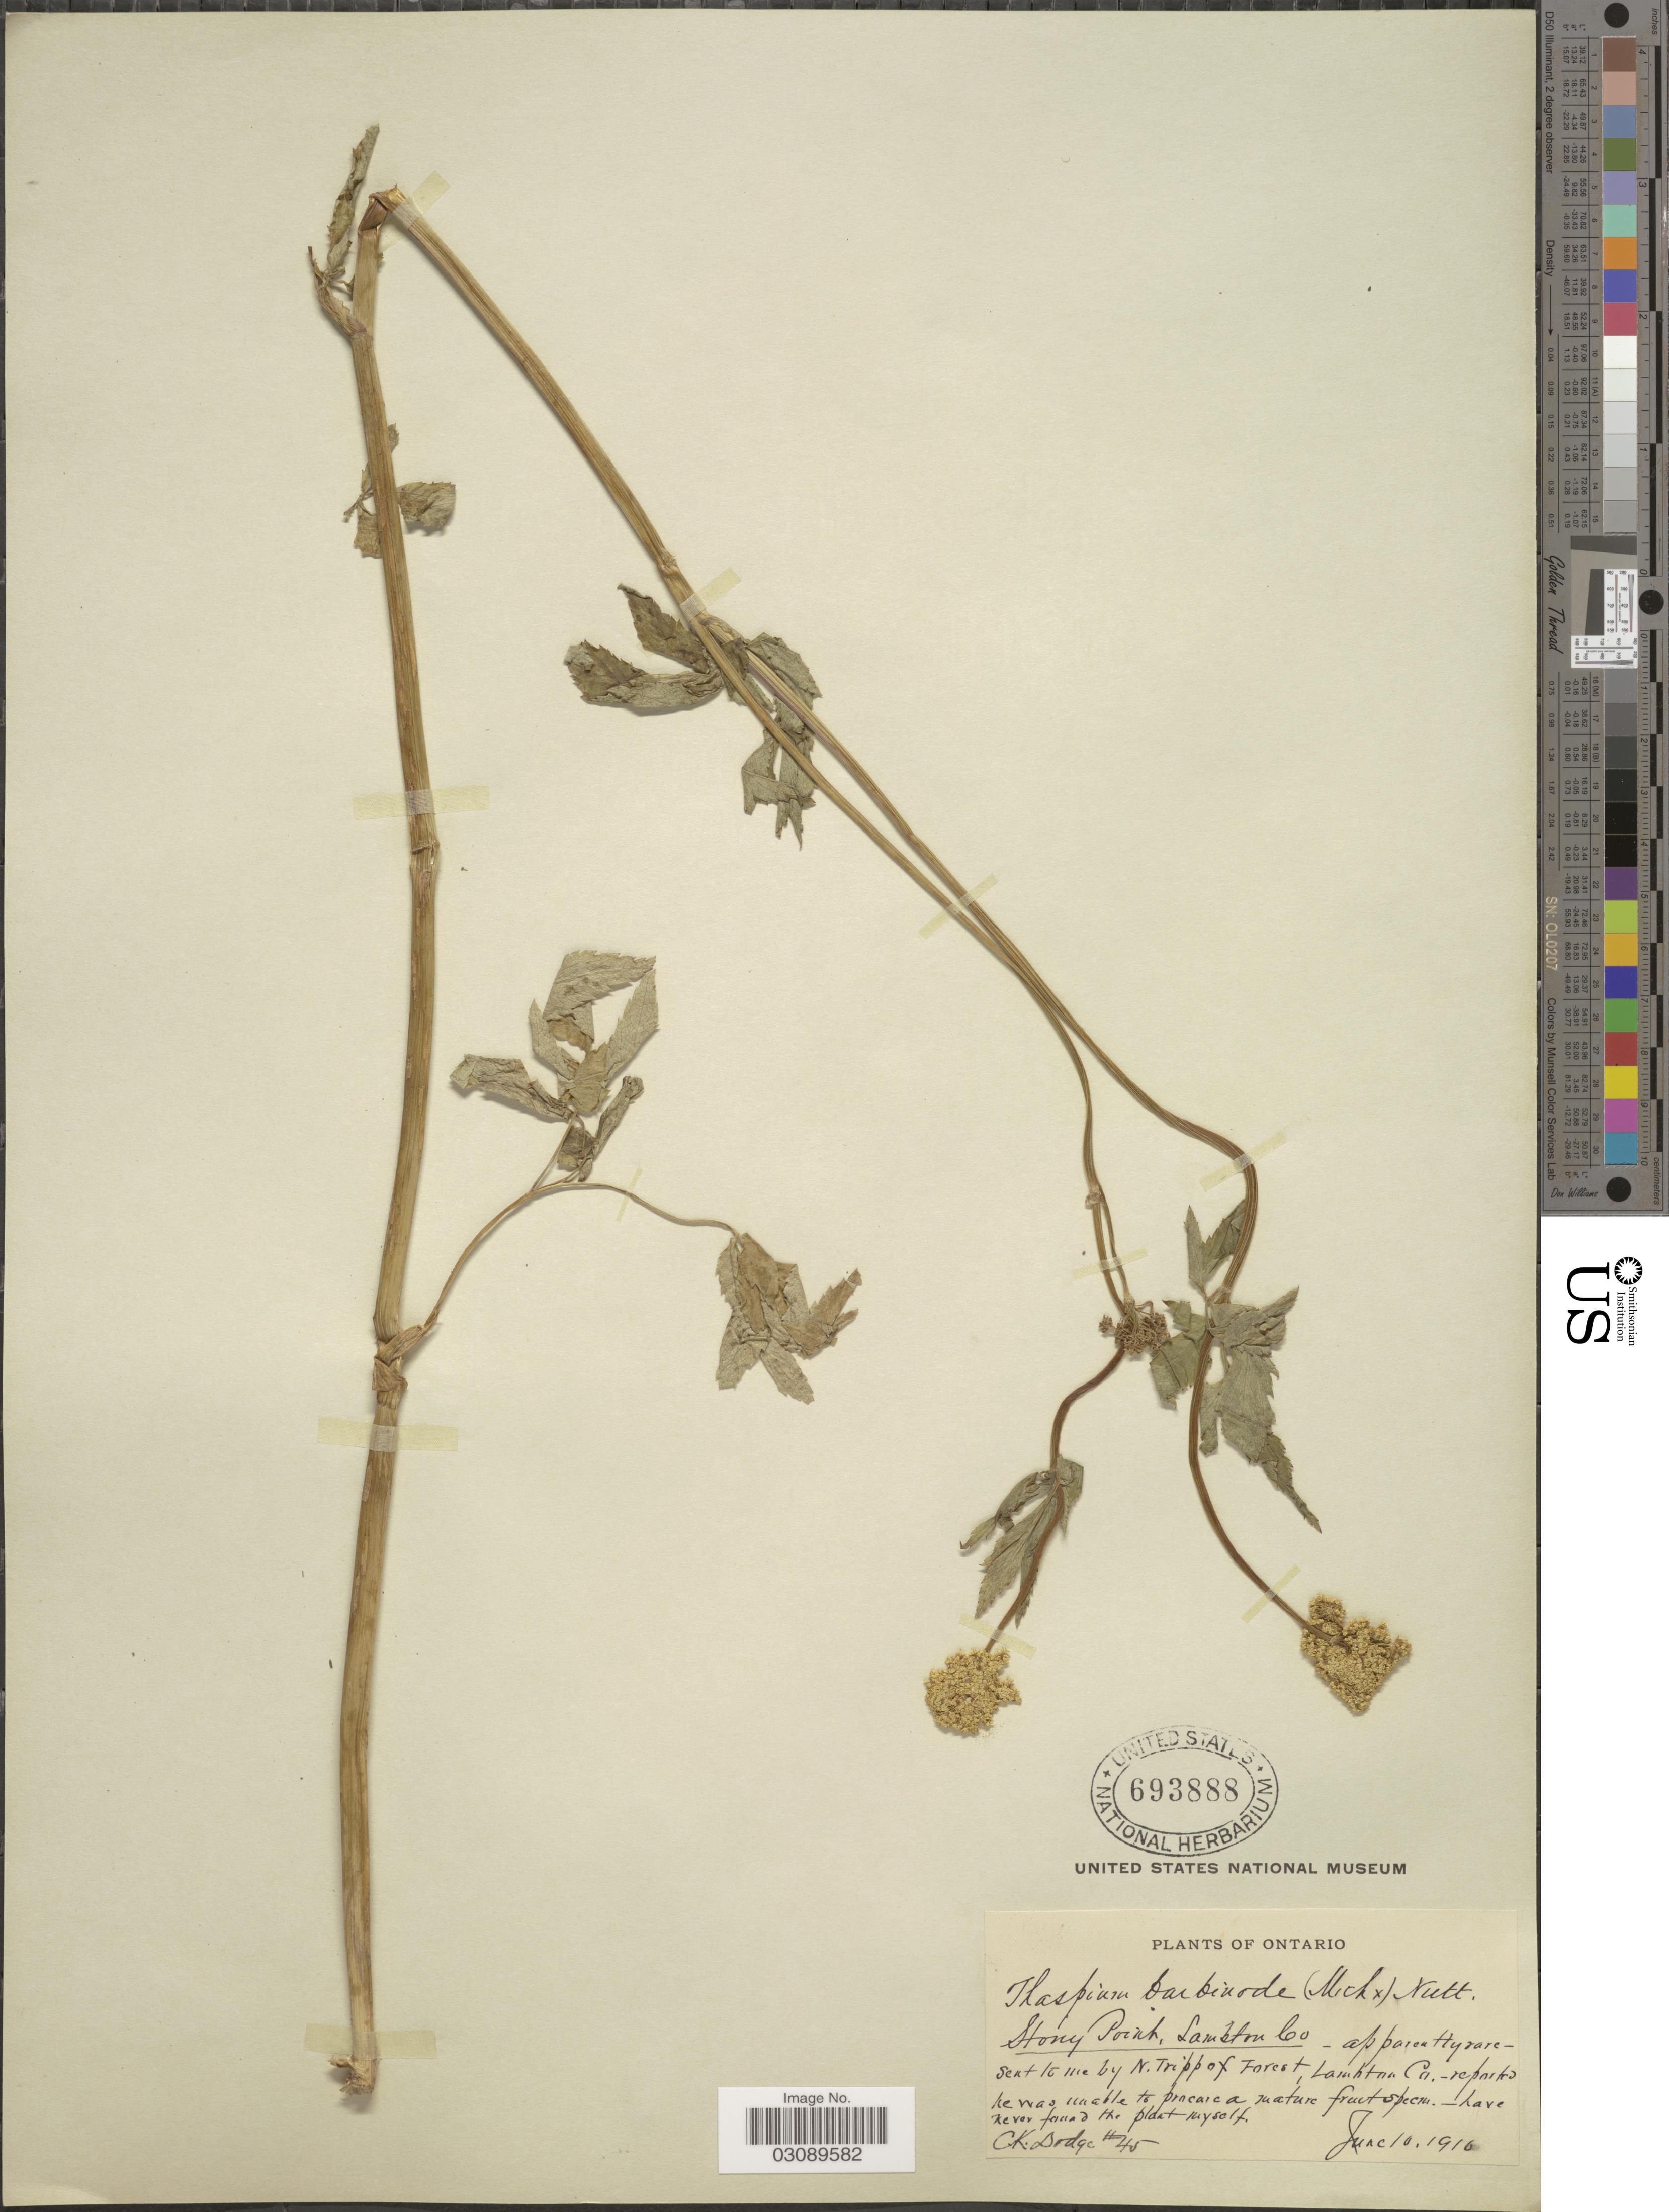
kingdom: Plantae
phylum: Tracheophyta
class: Magnoliopsida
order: Apiales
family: Apiaceae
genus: Thaspium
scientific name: Thaspium barbinode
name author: (Michx.) Nutt.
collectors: C. Dodge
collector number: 45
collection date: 1910-06-10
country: Canada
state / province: Ontario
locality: Stony Point, Lambton Co.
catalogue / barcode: US 693888